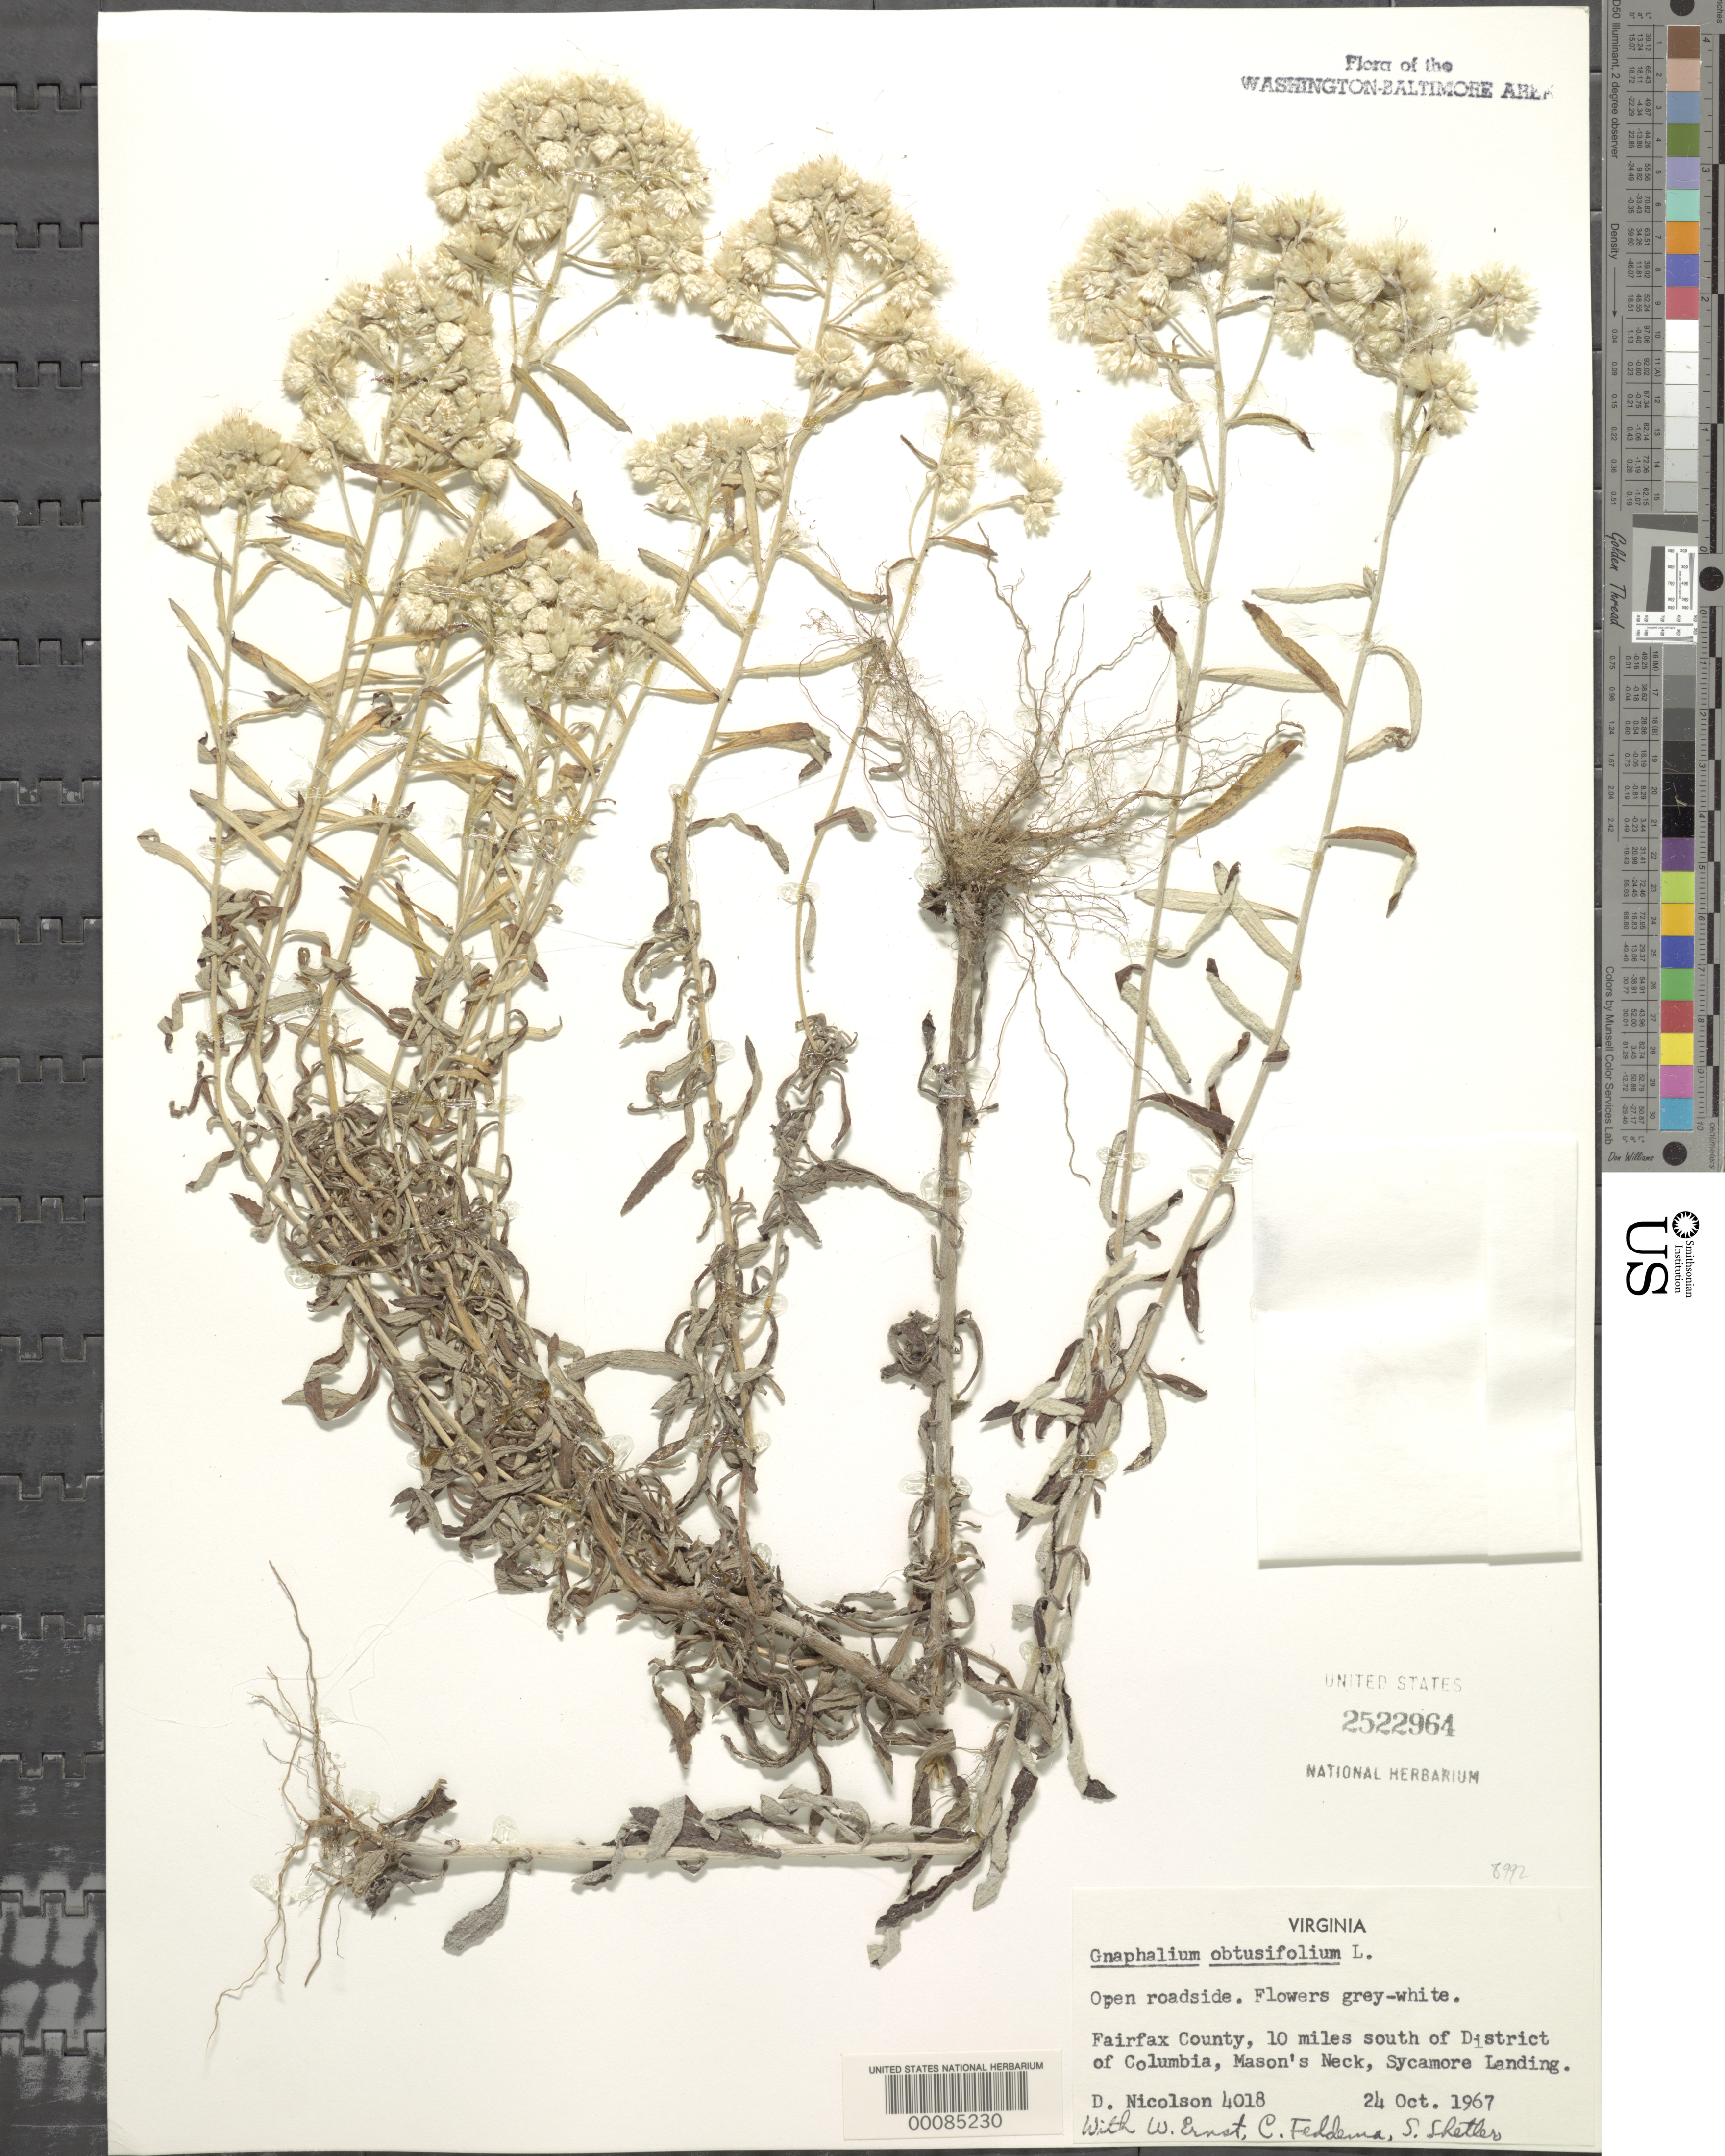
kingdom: Plantae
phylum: Tracheophyta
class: Magnoliopsida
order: Asterales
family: Asteraceae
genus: Pseudognaphalium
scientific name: Pseudognaphalium obtusifolium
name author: (L.) Hilliard & B.L. Burtt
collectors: D. H. Nicolson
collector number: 4018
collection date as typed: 24 Oct 1967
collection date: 1967-10-24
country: United States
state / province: Virginia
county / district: Fairfax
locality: Masons Neck Sycamore Landing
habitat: Open roadside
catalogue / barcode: US 2522964